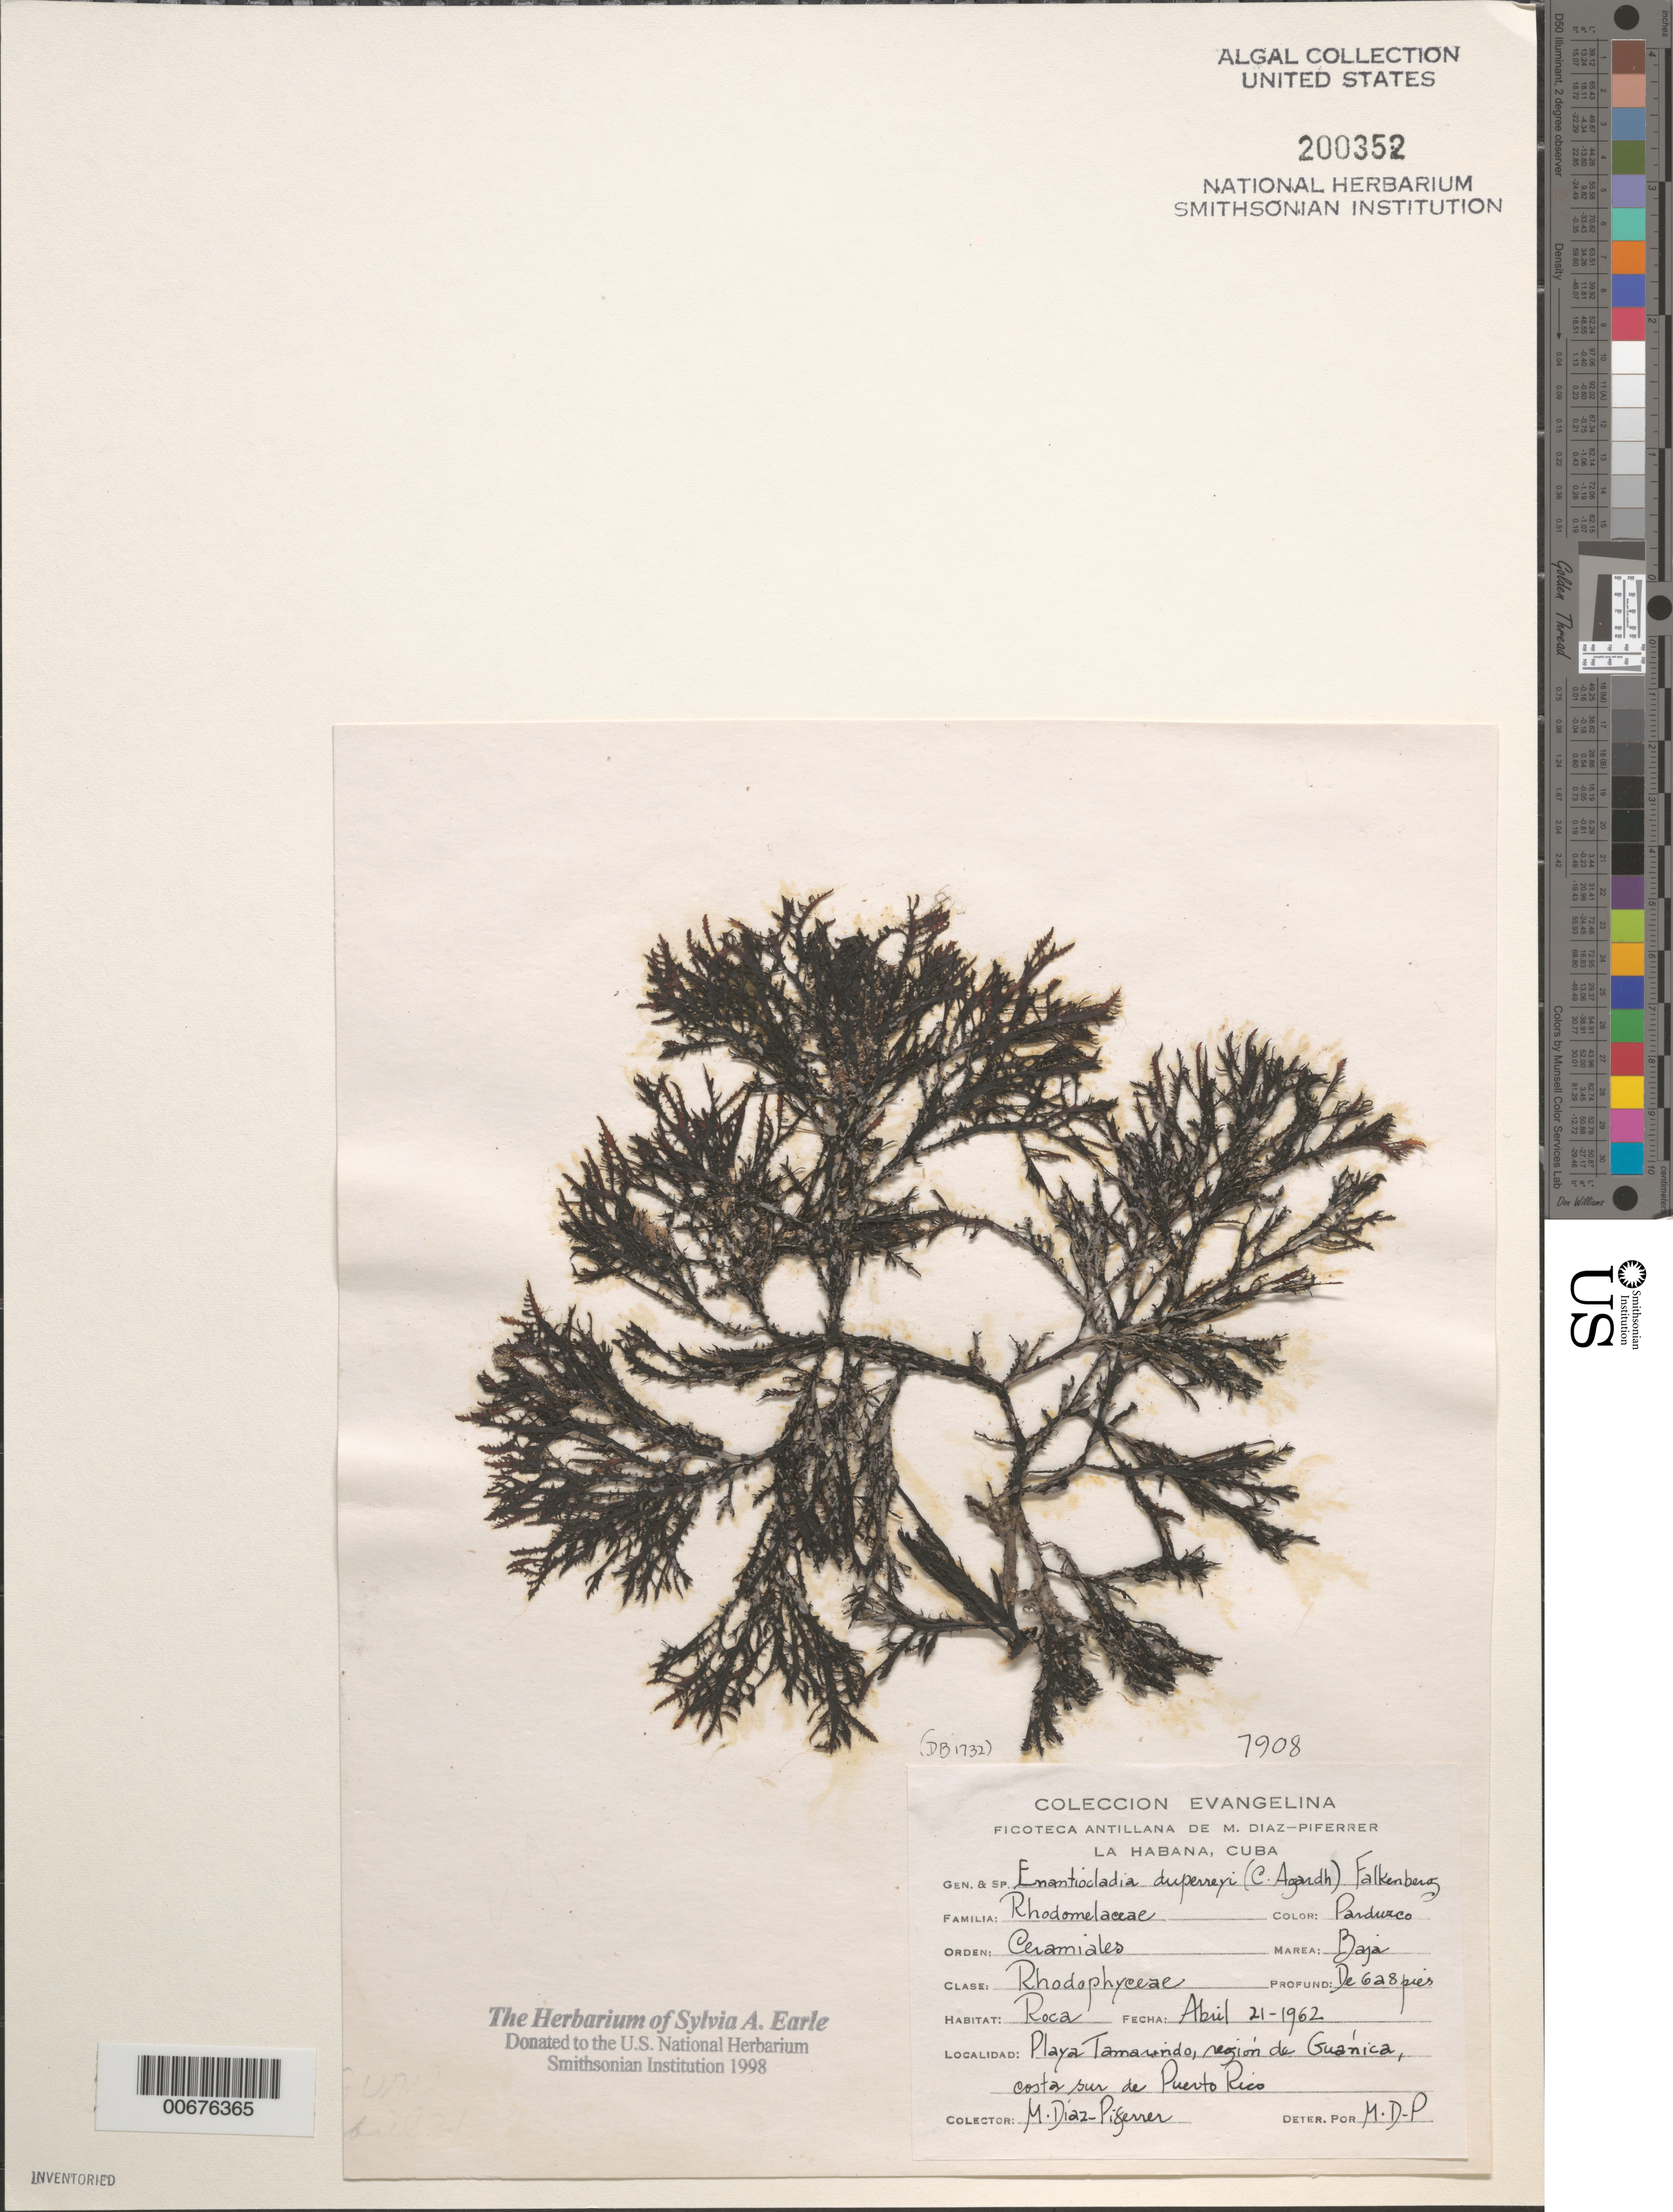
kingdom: Plantae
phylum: Rhodophyta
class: Florideophyceae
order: Ceramiales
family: Rhodomelaceae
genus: Enantiocladia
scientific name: Enantiocladia duperreyi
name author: (C. Agardh) Falkenb.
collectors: M. Diaz-Piferrer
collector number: (DB1732)/7908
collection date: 1962-04-21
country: Puerto Rico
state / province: Guánica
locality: Playa Tamarindo, región de Guánica, costa sur de Puerto Rico.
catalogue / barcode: US 200352